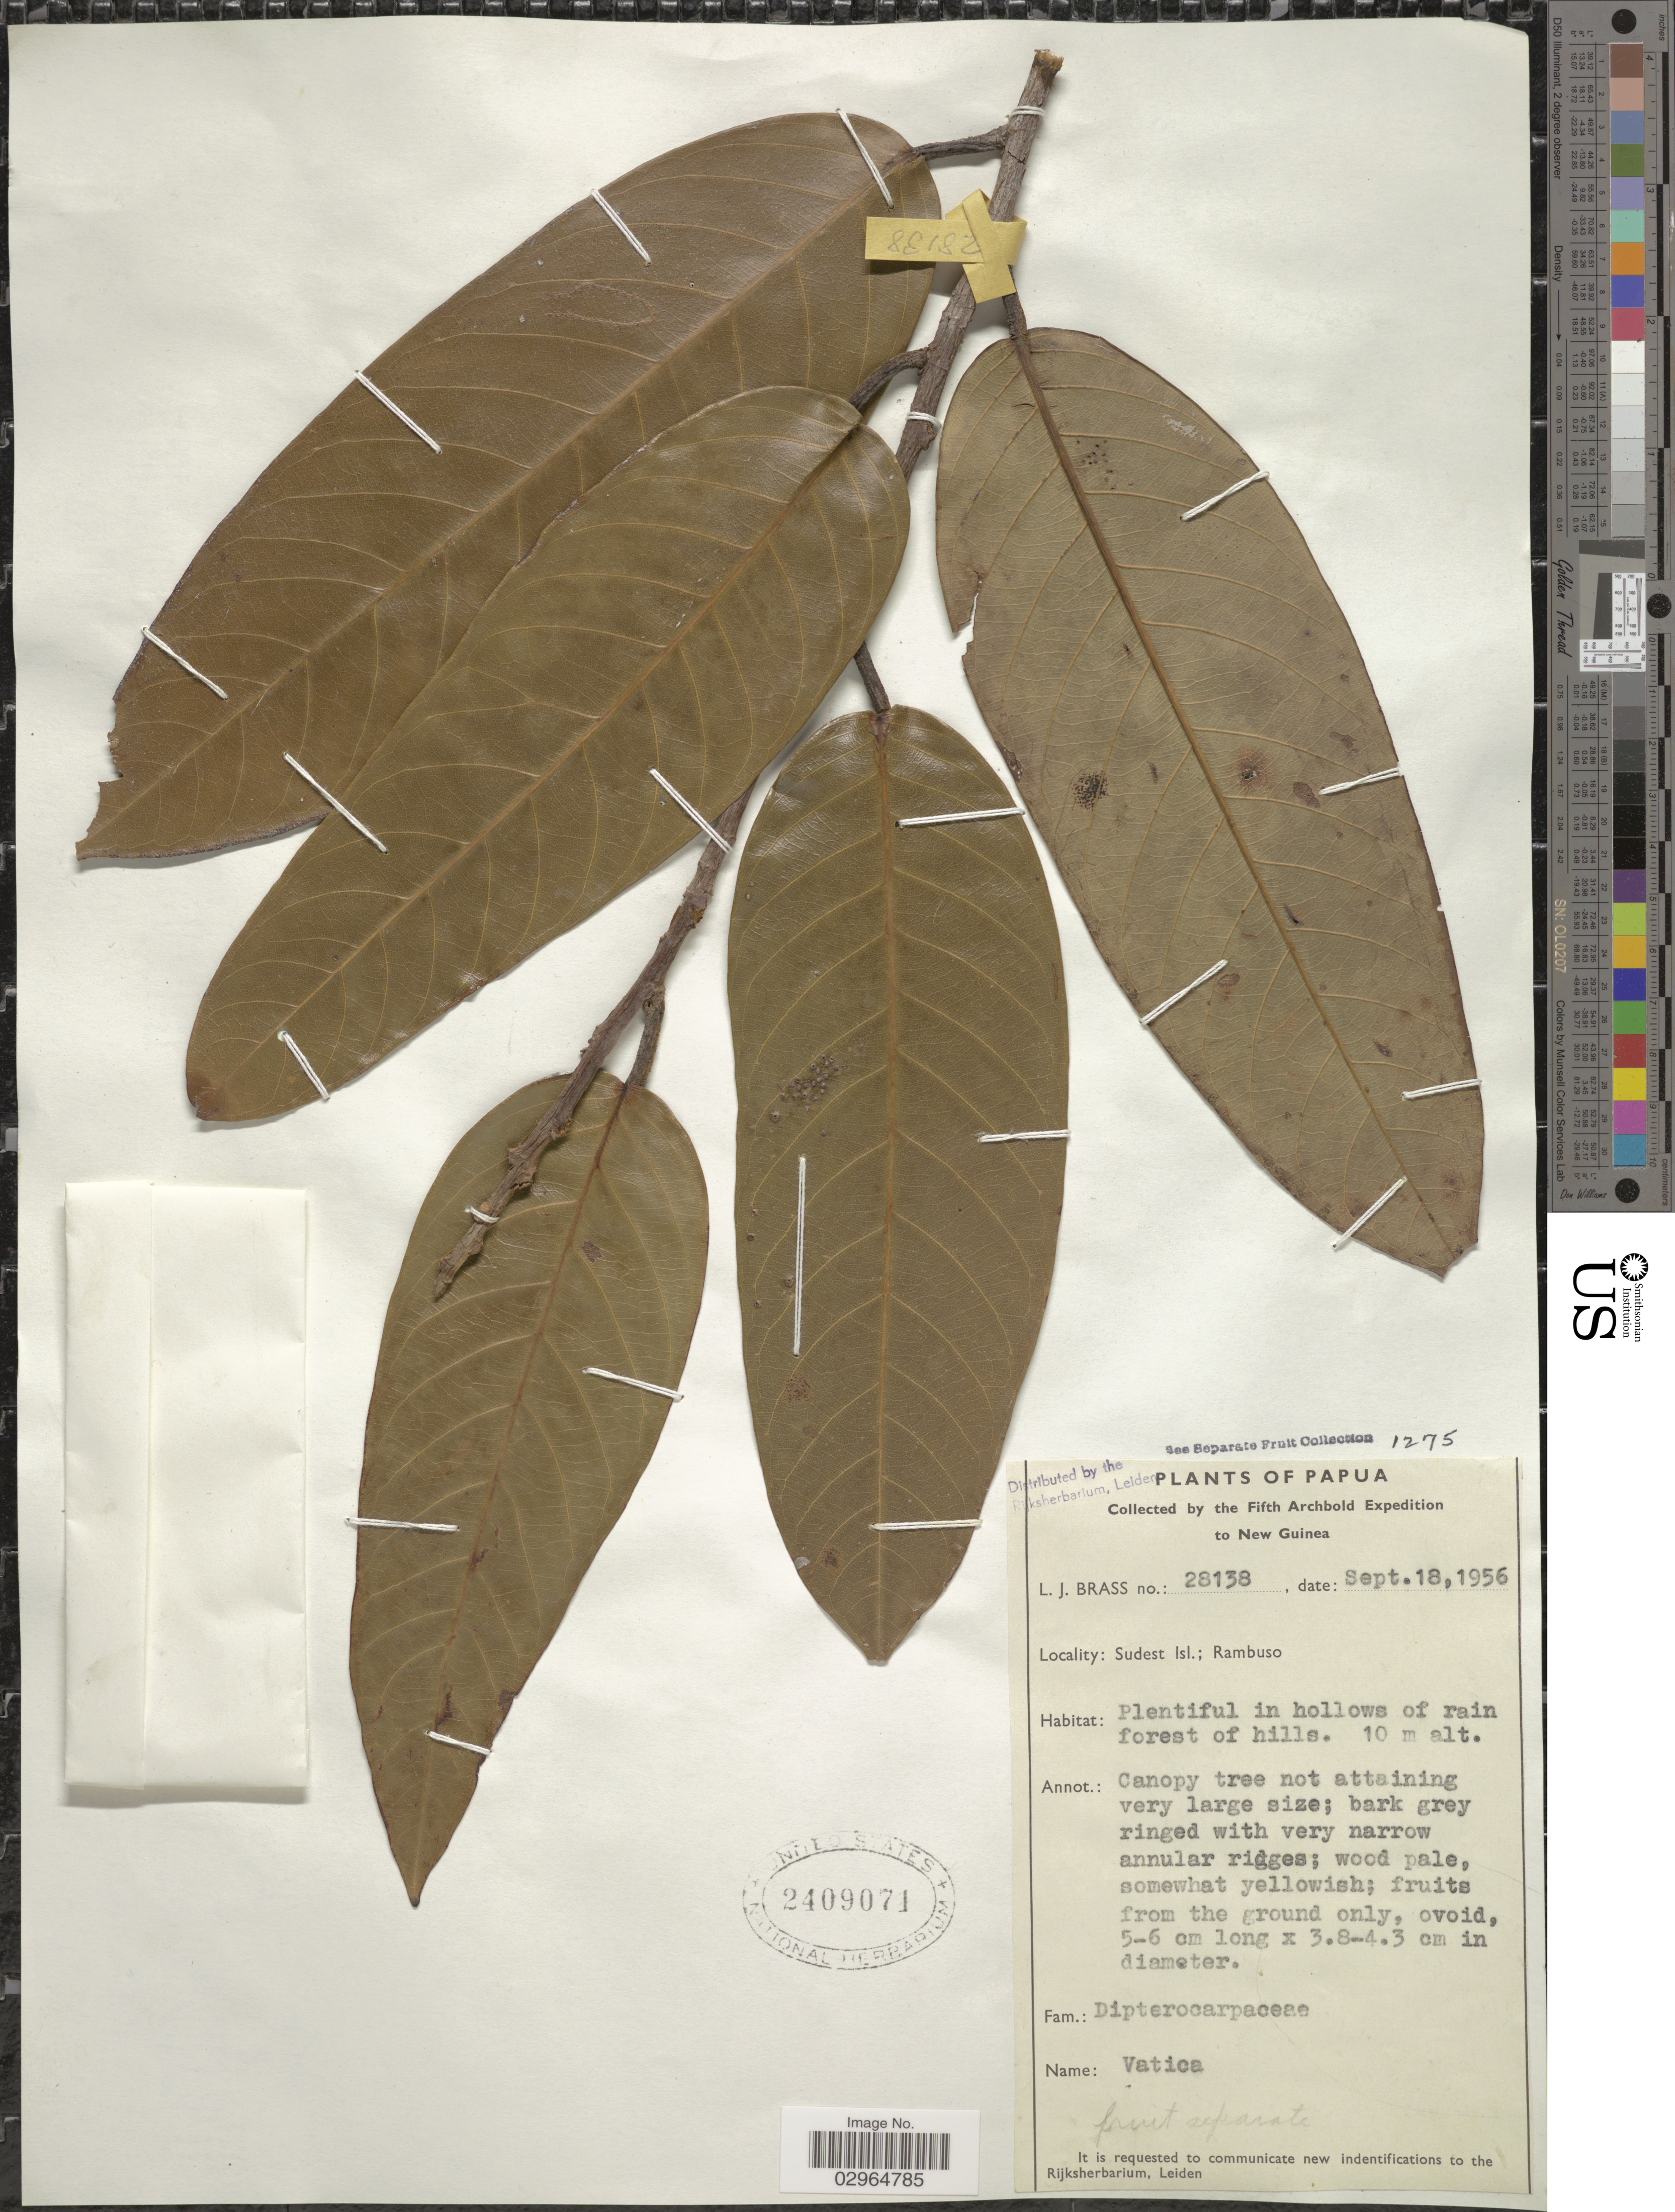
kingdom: Plantae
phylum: Tracheophyta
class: Magnoliopsida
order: Malvales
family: Dipterocarpaceae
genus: Vatica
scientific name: Vatica sp.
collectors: L. J. Brass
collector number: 28138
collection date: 1956-09-18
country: Papua New Guinea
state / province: Milne Bay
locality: Papua. New Guinea. Sudest Isl.; Rambuso.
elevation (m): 10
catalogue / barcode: US 2409071